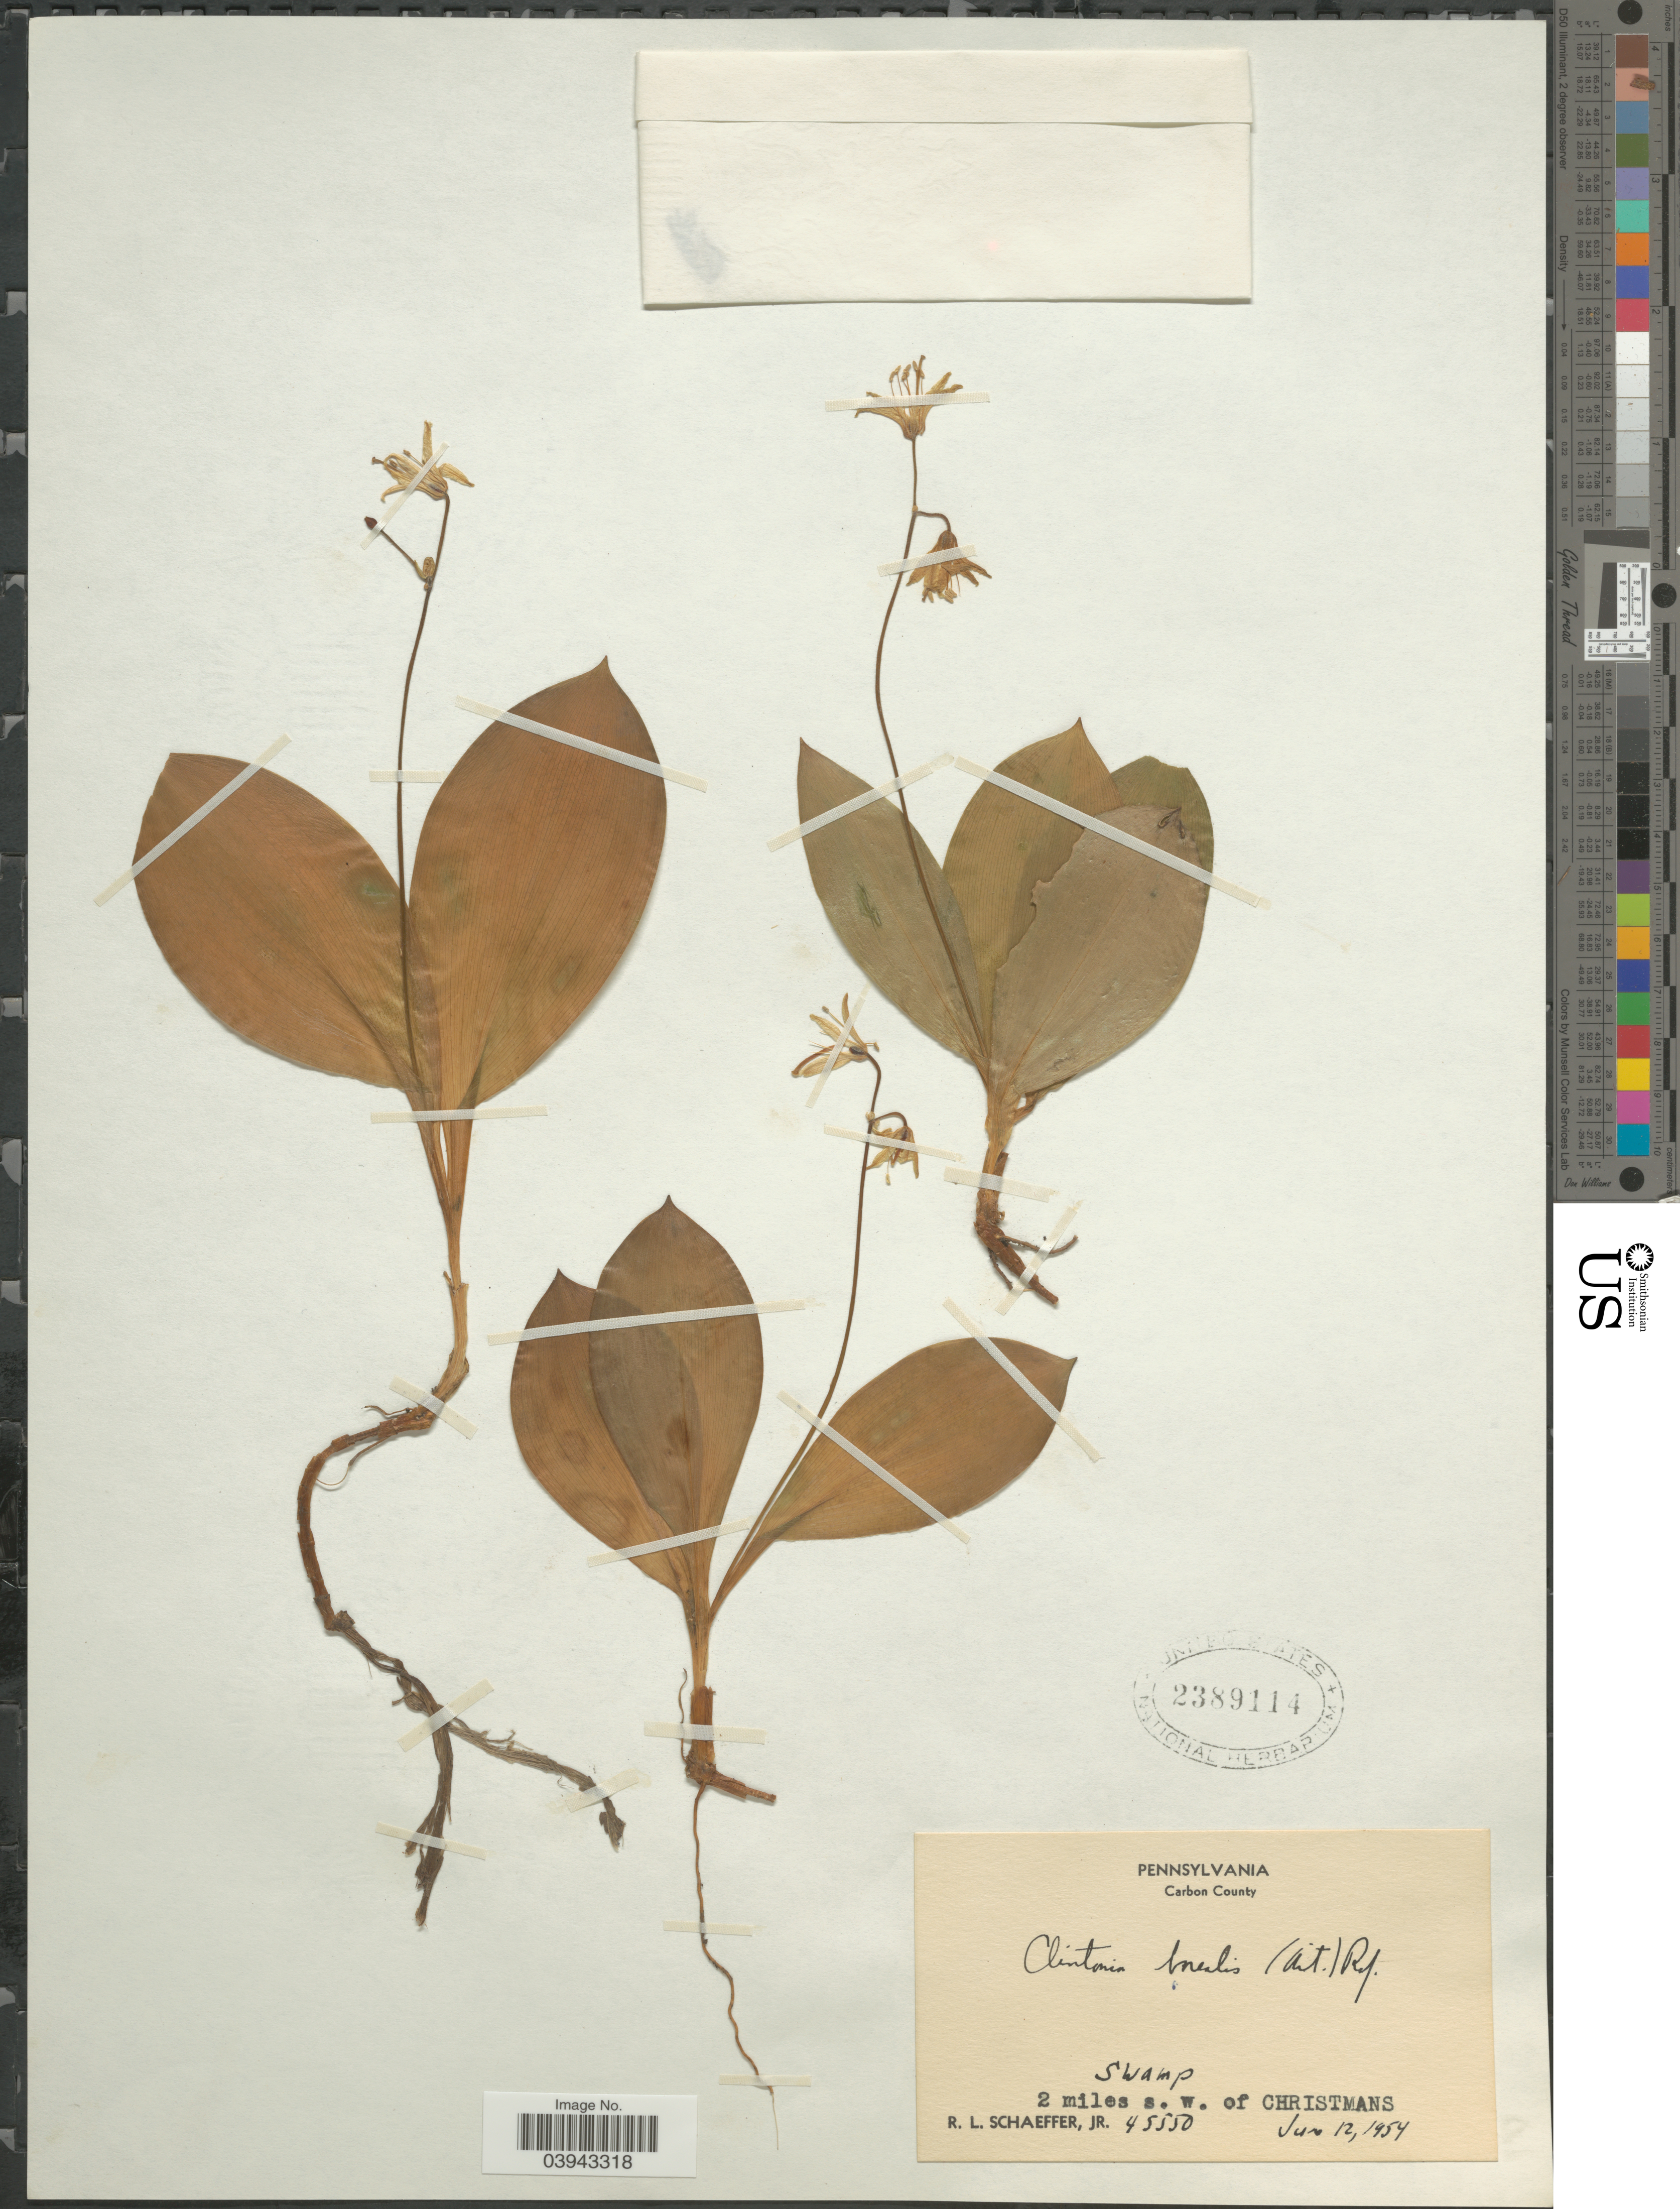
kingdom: Plantae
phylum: Tracheophyta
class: Liliopsida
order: Liliales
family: Liliaceae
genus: Clintonia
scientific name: Clintonia borealis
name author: (Aiton) Raf.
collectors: R. L. Schaeffer Jr.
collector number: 45550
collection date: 1954-06-12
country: United States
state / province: Pennsylvania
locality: Carbon County. 2 miles s. w. of Christmans.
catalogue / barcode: US 2389114